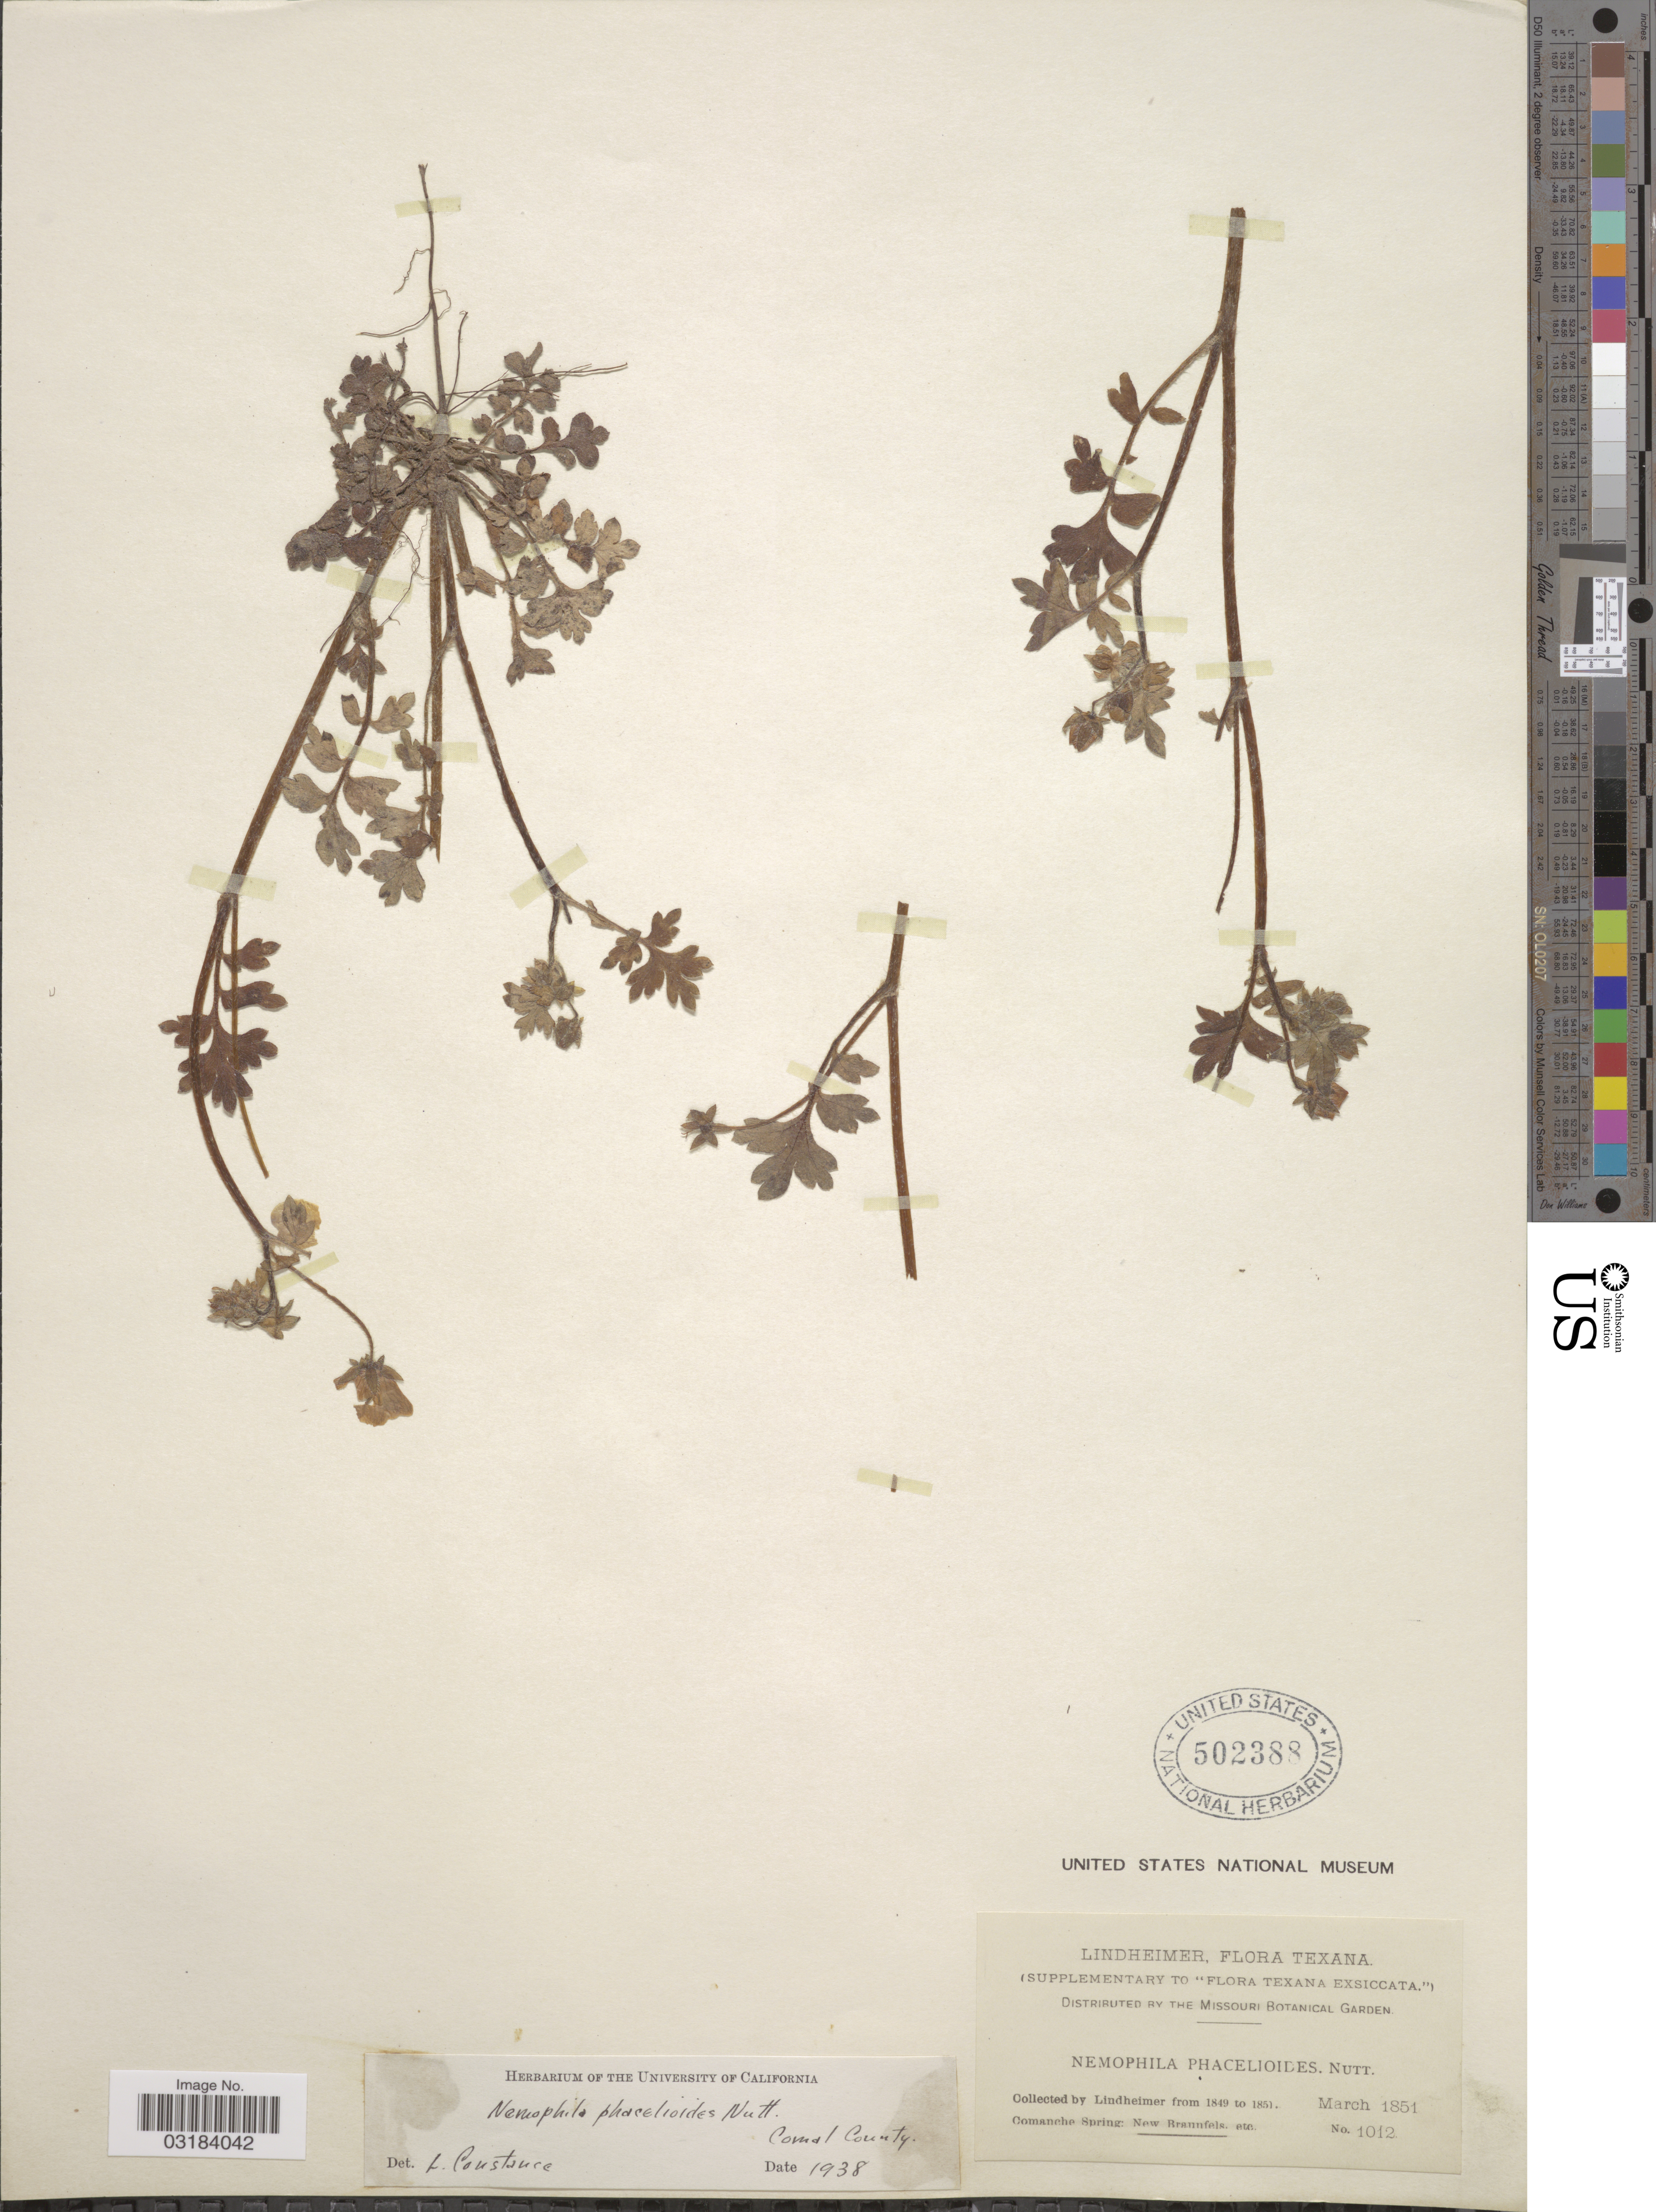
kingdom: Plantae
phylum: Tracheophyta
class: Magnoliopsida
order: Boraginales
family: Hydrophyllaceae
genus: Nemophila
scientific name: Nemophila phacelioides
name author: W.P.C. Barton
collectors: -. Lindheimer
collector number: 1012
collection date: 1851-03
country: United States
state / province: Texas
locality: Comanche Spring: New Braunfels.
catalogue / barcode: US 502388